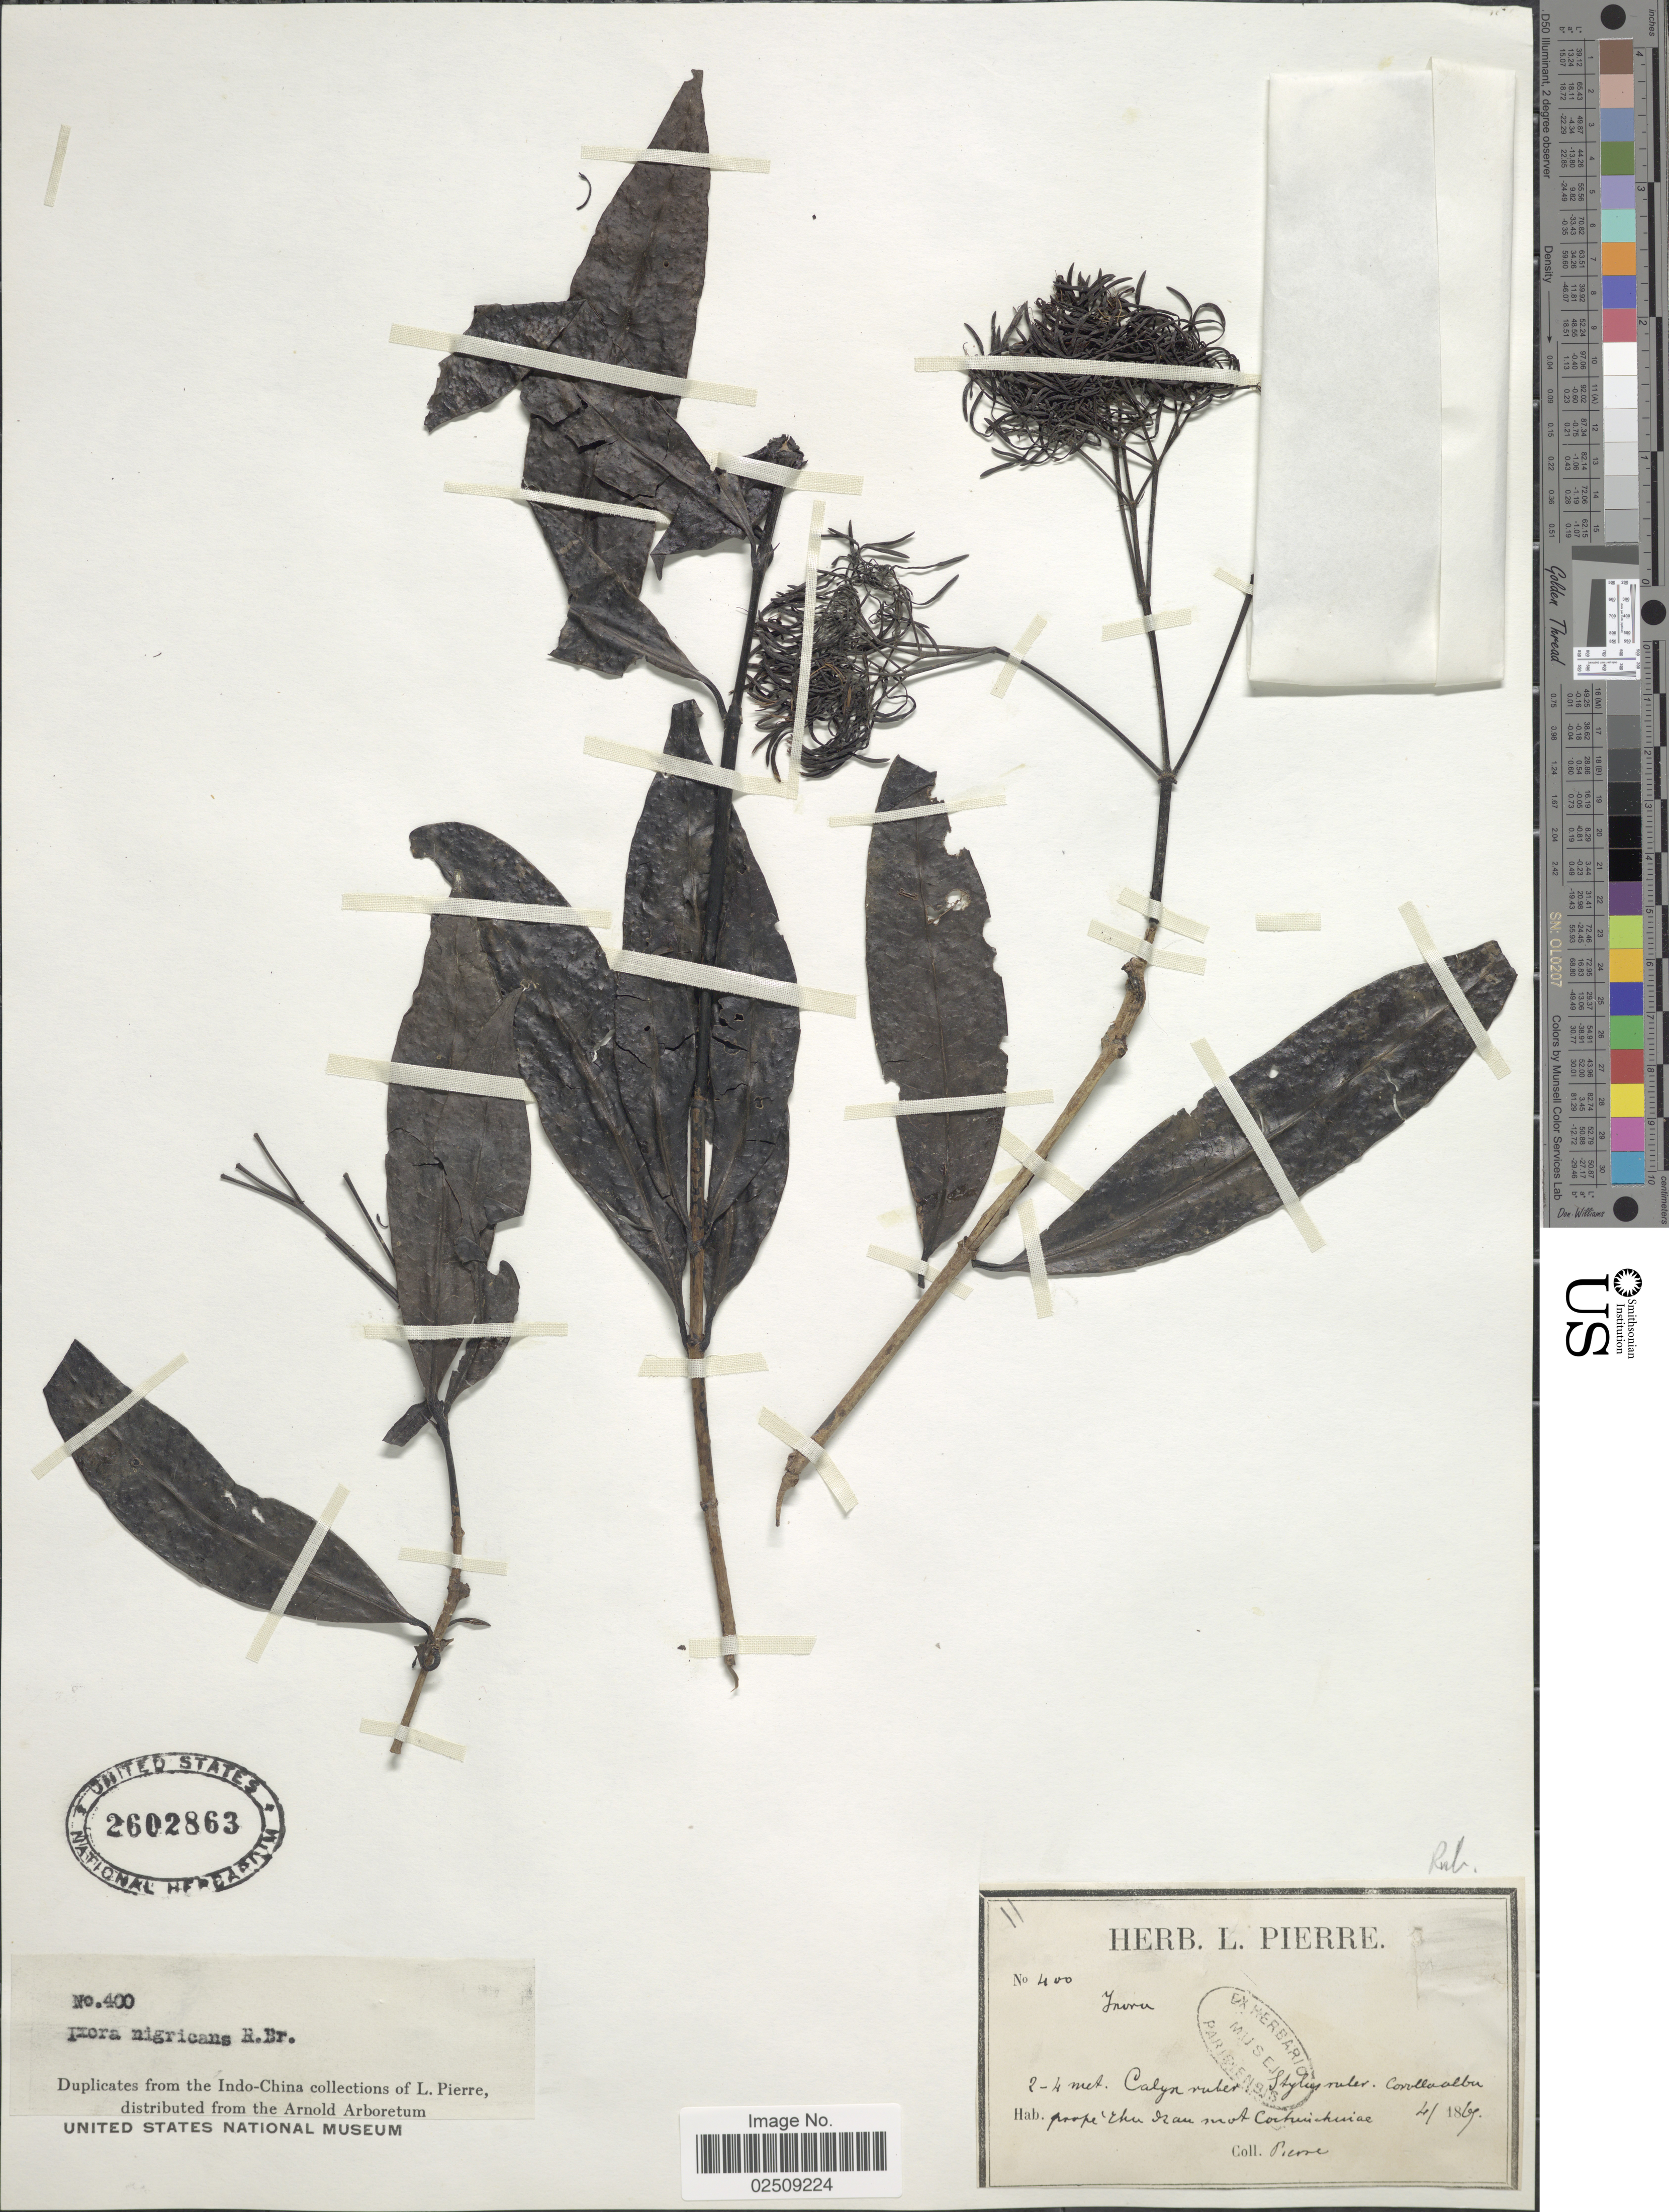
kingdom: Plantae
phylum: Tracheophyta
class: Magnoliopsida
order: Gentianales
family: Rubiaceae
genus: Ixora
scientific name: Ixora nigricans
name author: R. Br. ex Wight & Arn.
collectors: L. Pierre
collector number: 400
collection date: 1867-04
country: Vietnam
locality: Prope Chu Dhan mot Cochinchinae.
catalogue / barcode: US 2602863